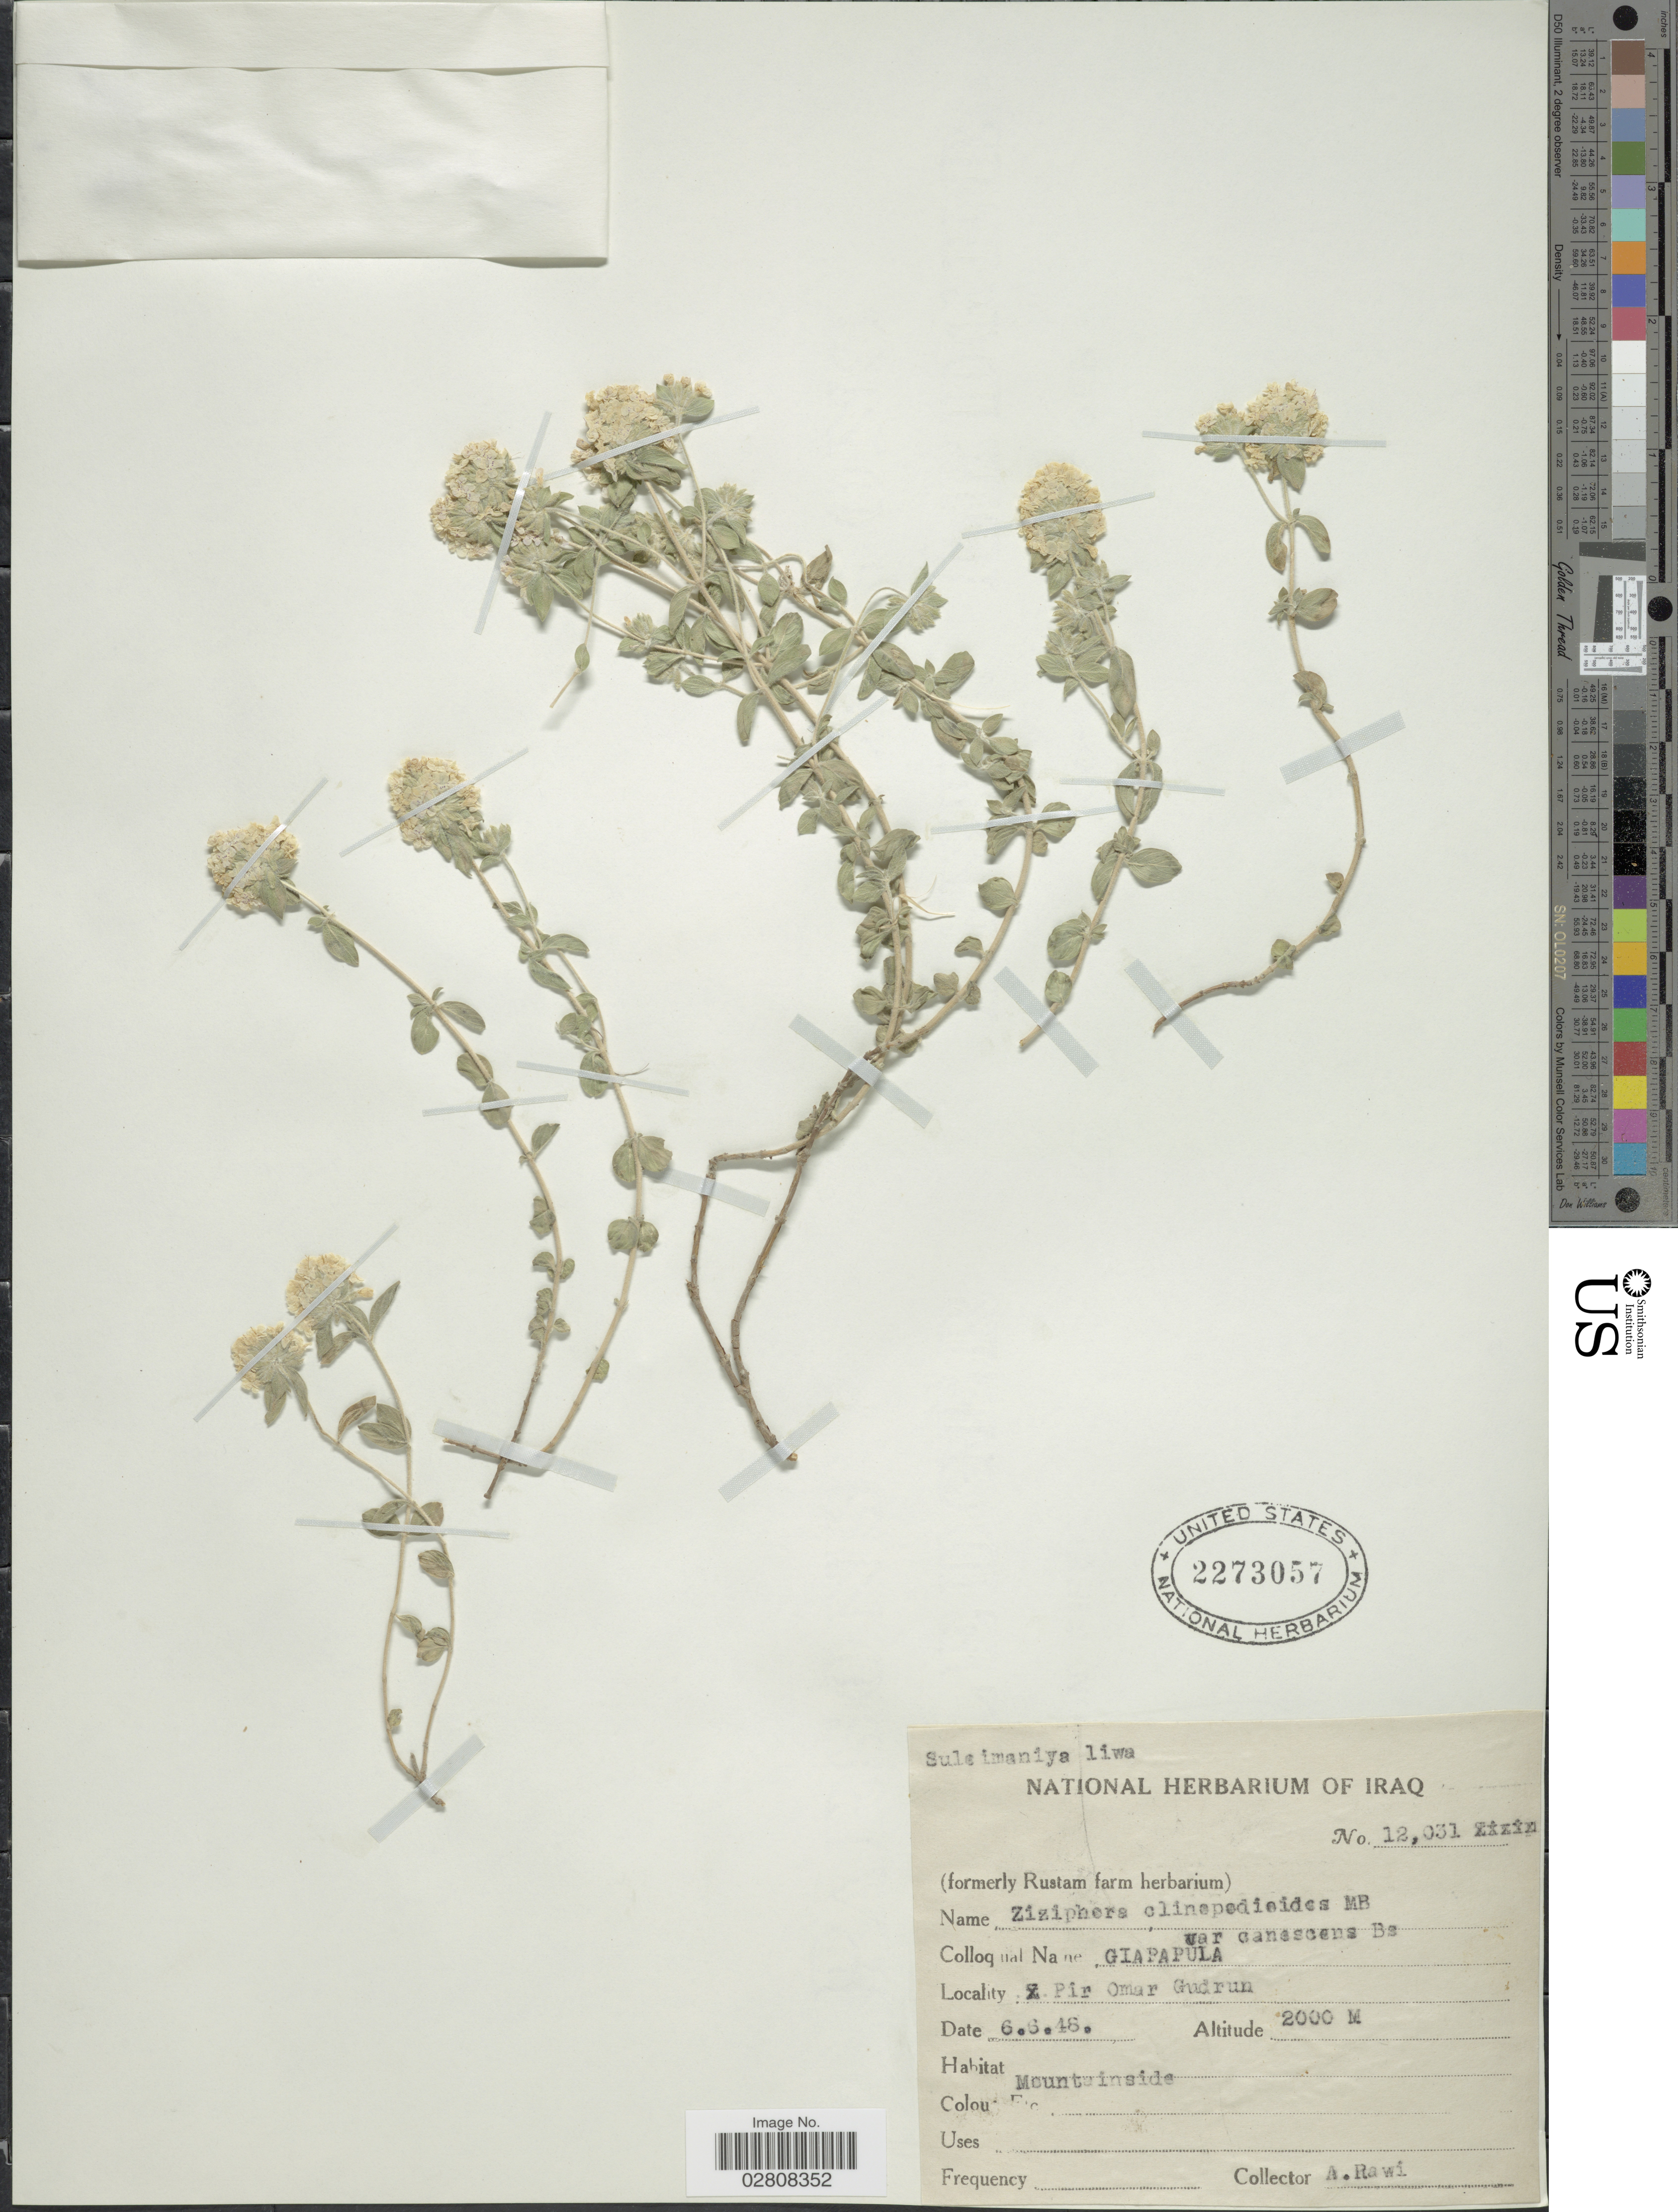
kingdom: Plantae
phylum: Tracheophyta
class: Magnoliopsida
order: Lamiales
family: Lamiaceae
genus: Ziziphora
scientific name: Ziziphora clinopodioides var. canescens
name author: Benth.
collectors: A. Rawi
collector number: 12031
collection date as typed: Transcribed d/m/y: 6/6/46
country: Iraq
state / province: As Sulaymānīyah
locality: Suleimaniya liwa. Pir Omar Gudrun.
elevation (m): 2000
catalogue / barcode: US 2273057